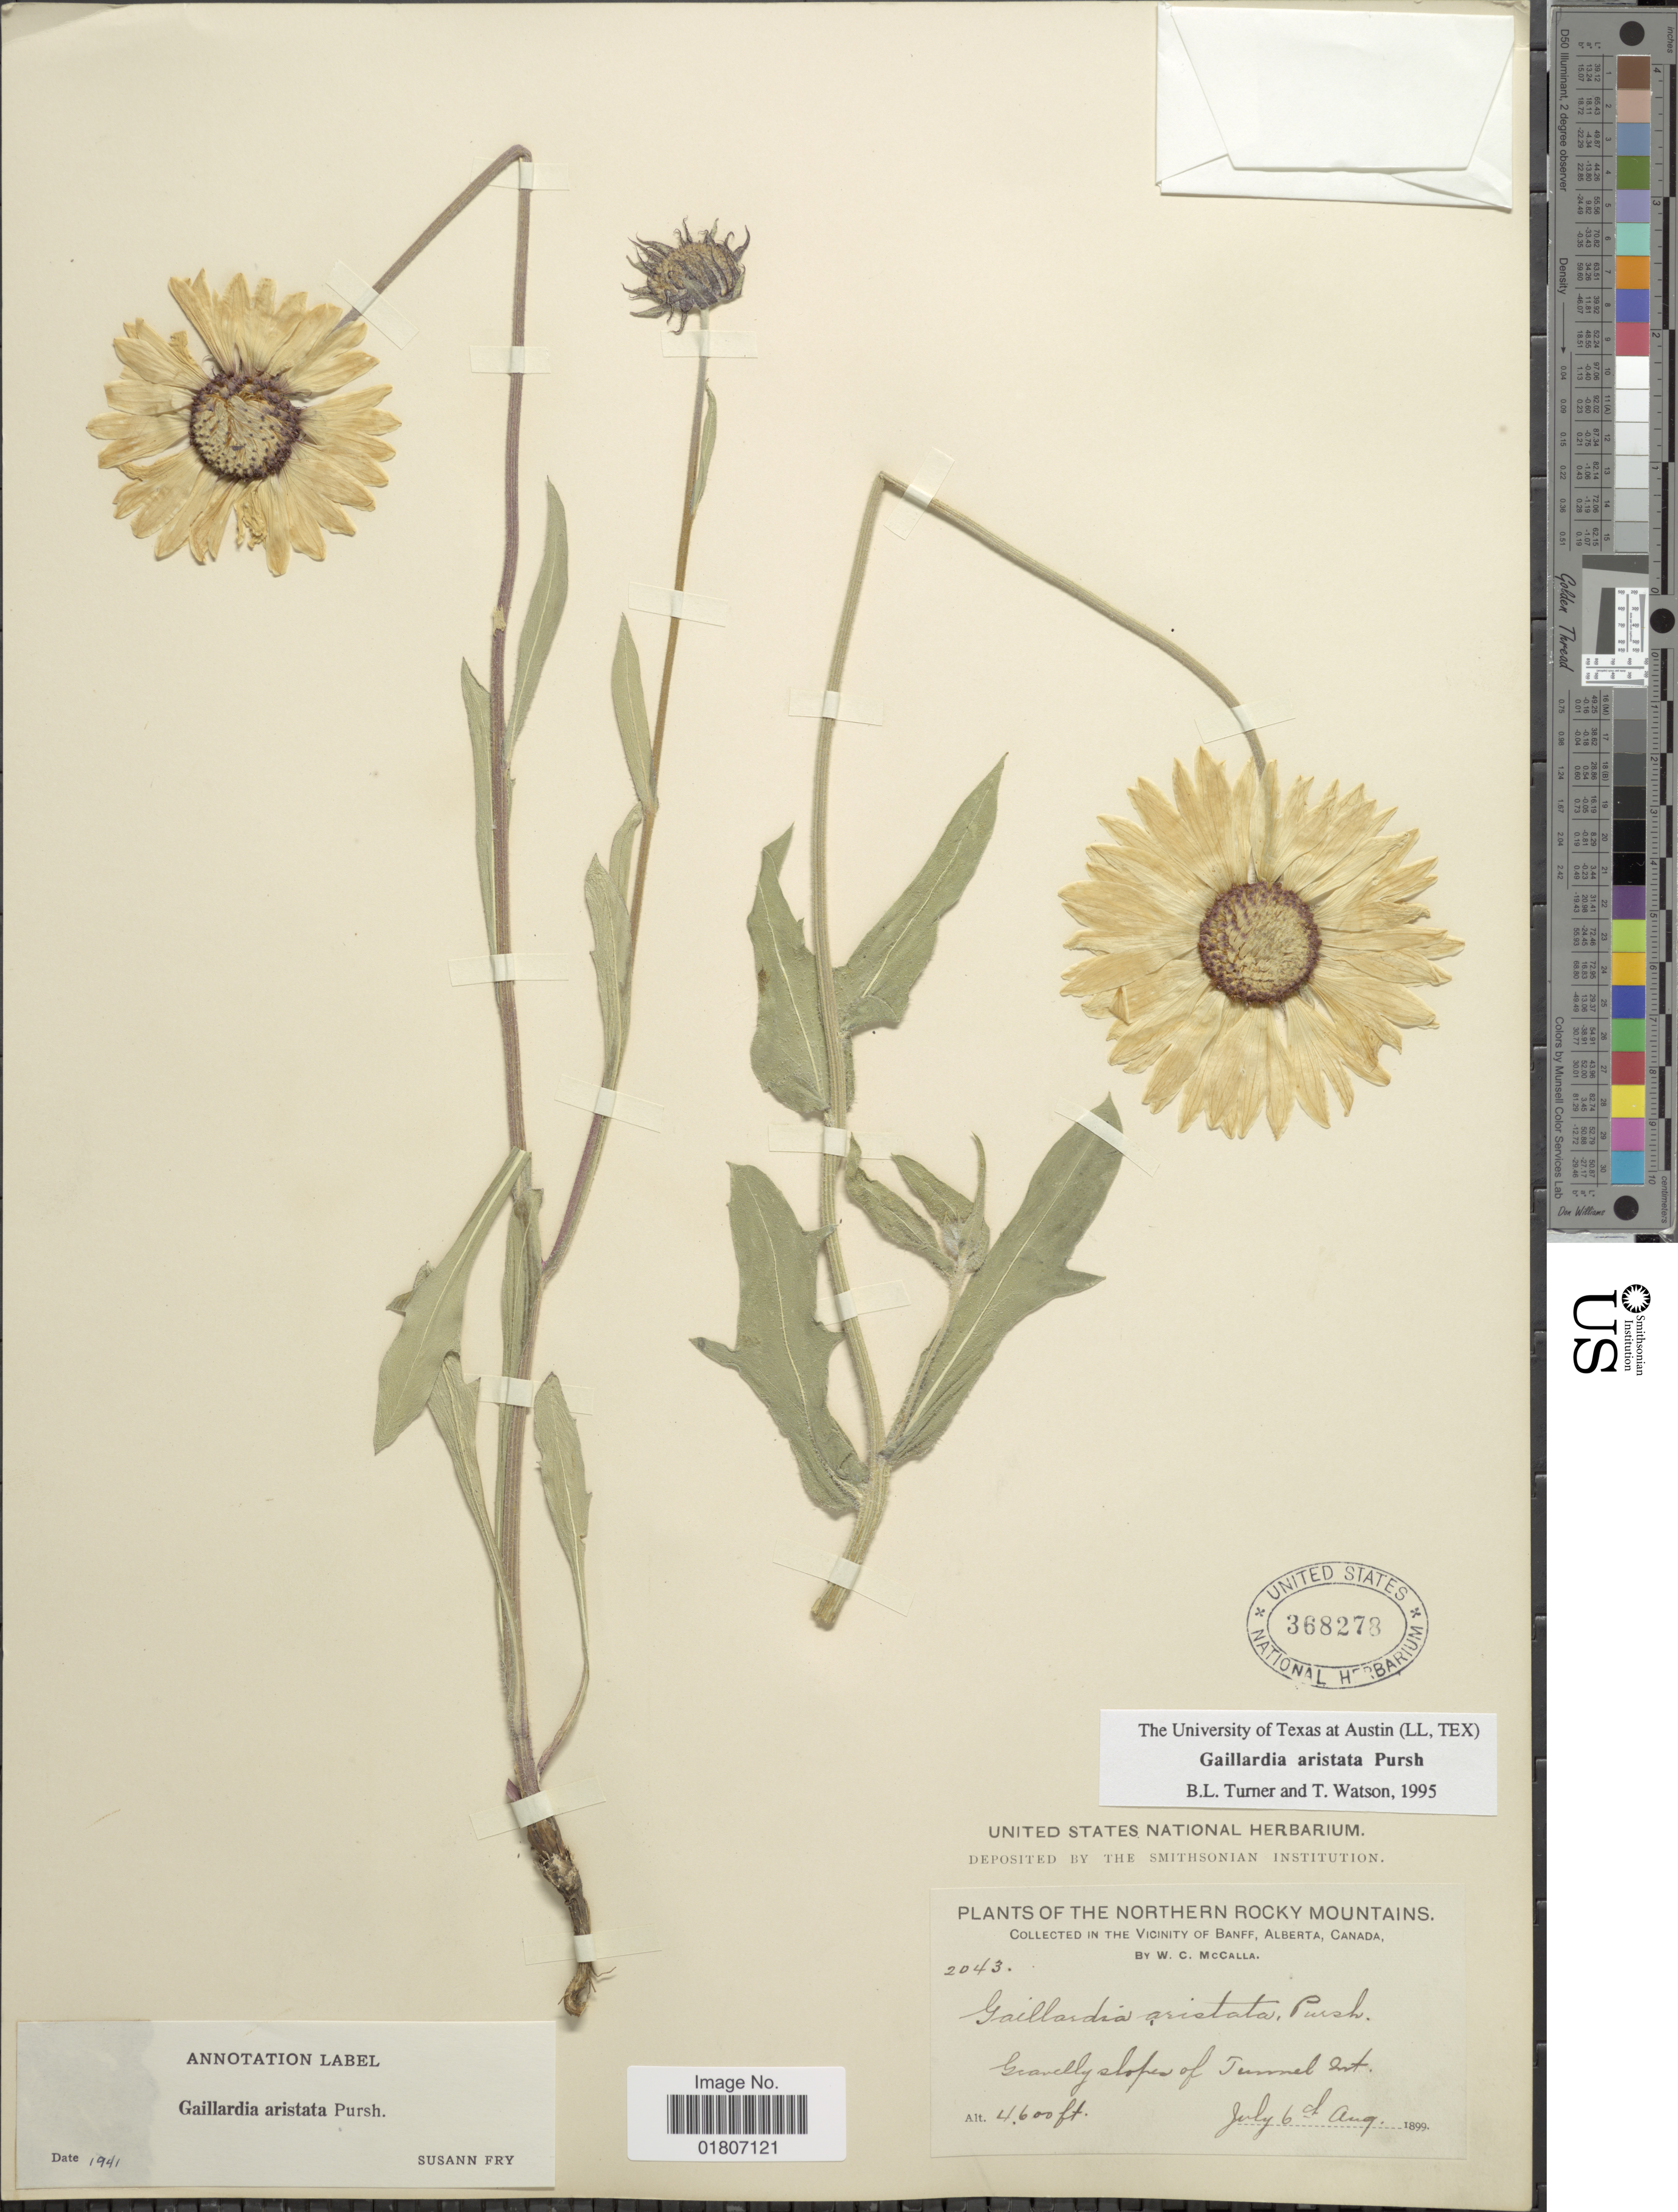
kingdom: Plantae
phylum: Tracheophyta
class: Magnoliopsida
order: Asterales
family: Asteraceae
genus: Gaillardia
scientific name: Gaillardia aristata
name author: Pursh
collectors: W. McCalla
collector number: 2043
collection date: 1899-07-06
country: Canada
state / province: Alberta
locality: Northern Rocky Mountains. Vicinity of Banff. Tunnel Mt.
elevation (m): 1402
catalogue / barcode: US 368278